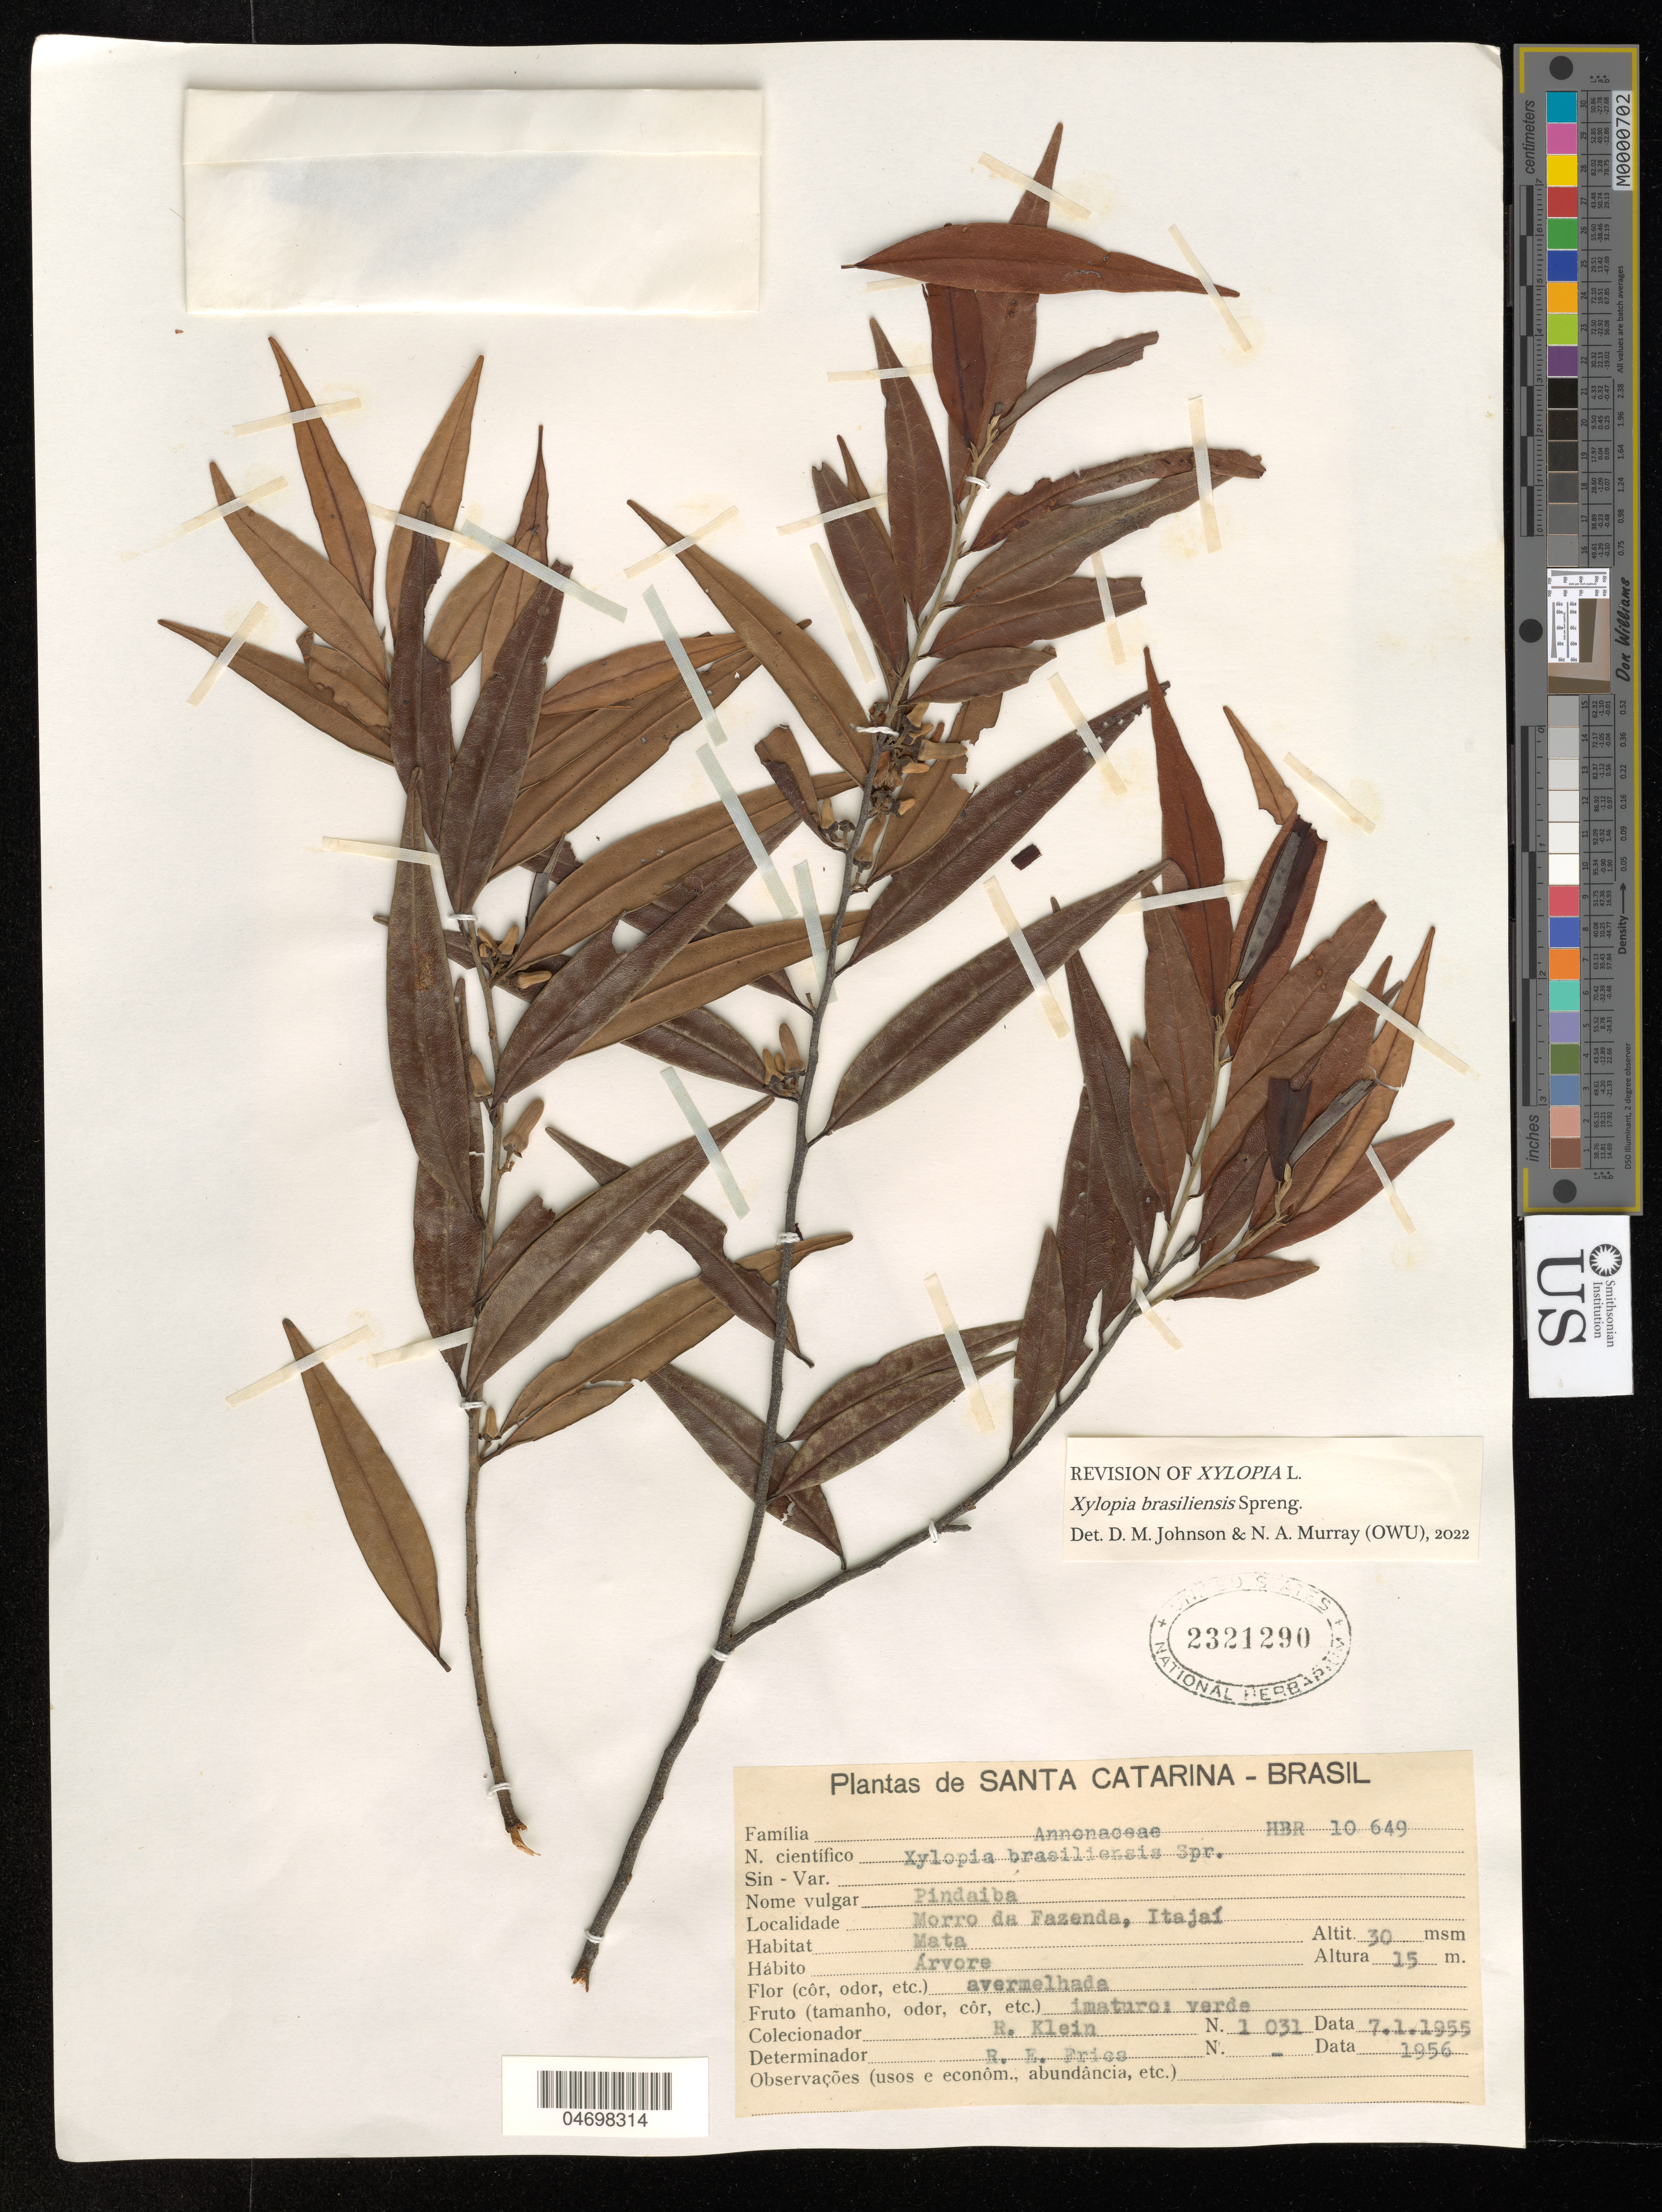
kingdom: Plantae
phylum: Tracheophyta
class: Magnoliopsida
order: Magnoliales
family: Annonaceae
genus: Xylopia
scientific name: Xylopia brasiliensis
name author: Spreng.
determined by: Johnson, D. M.; Murray, N. A.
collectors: R. M. Klein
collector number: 10649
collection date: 1955-01-07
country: Brazil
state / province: Santa Catarina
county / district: Itajaí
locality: Morro da Fazenda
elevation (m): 250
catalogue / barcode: US 2321290